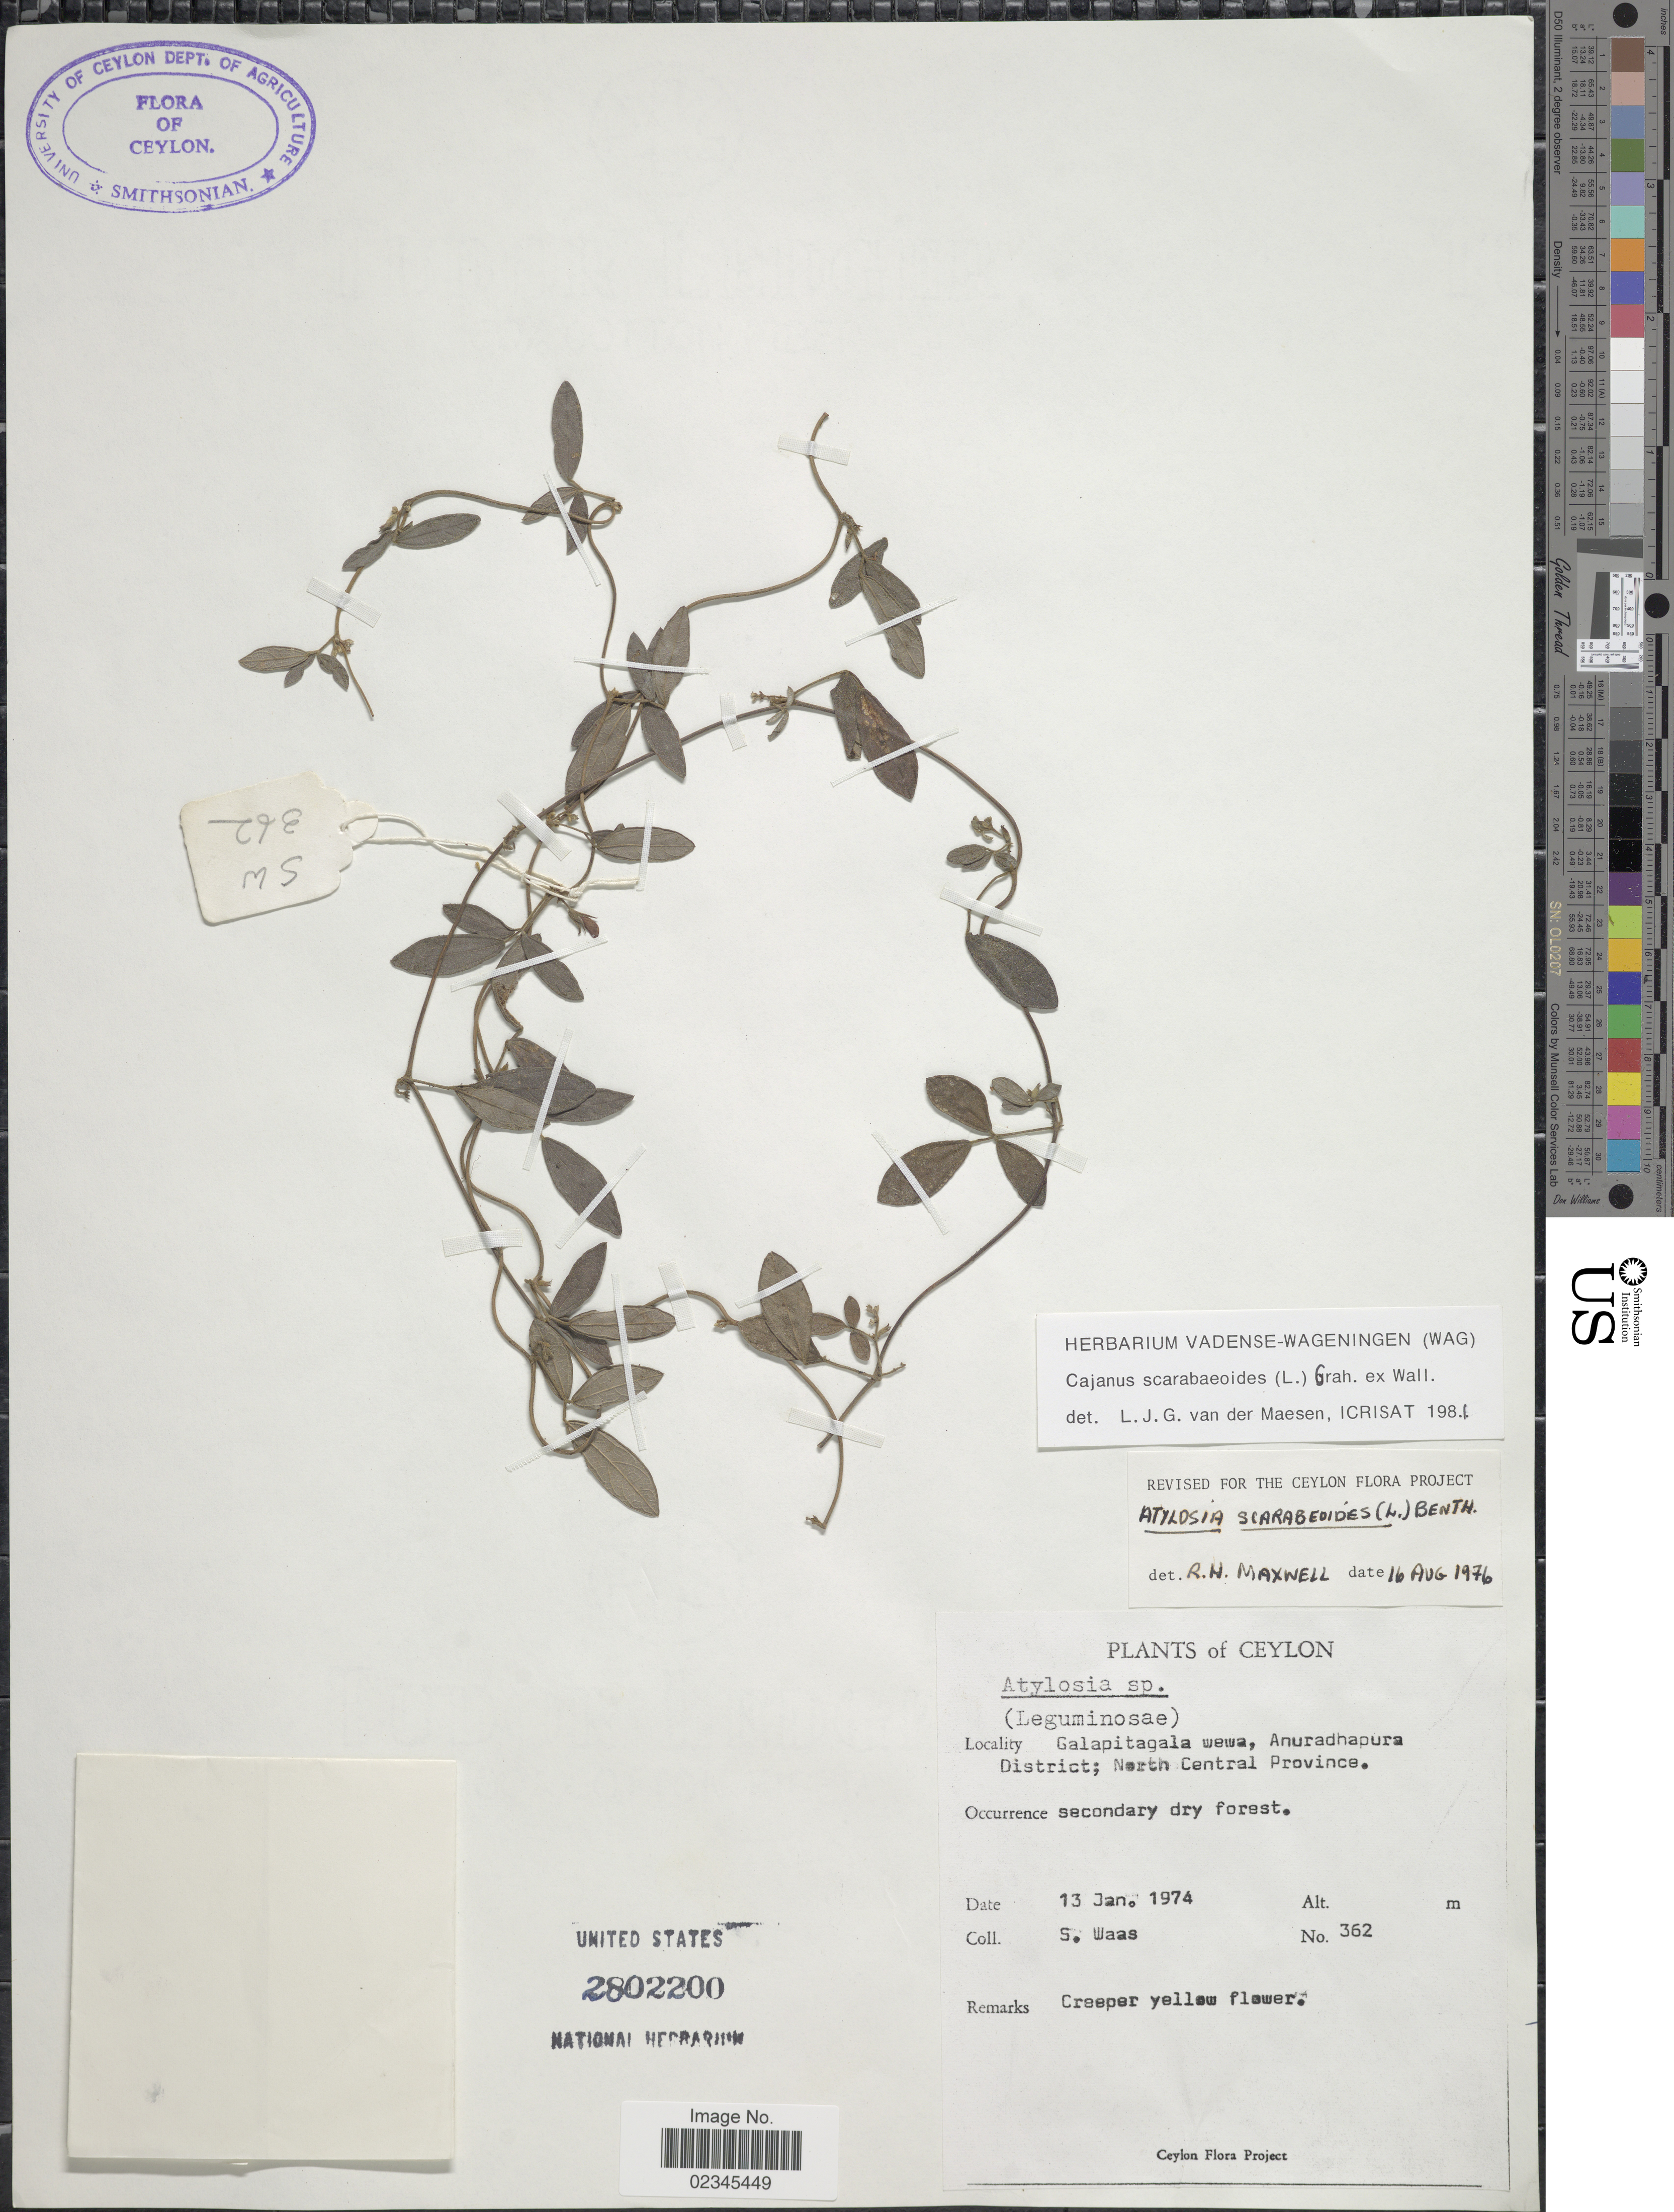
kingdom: Plantae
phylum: Tracheophyta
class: Magnoliopsida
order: Fabales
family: Fabaceae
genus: Cajanus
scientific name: Cajanus scarabaeoides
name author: (L.) Thou. ex Graham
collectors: S. Waas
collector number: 362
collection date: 1974-01-13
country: Sri Lanka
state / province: North Central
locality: Ceylon. Galapitagala wewa, Anuradhapura District.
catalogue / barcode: US 2802200